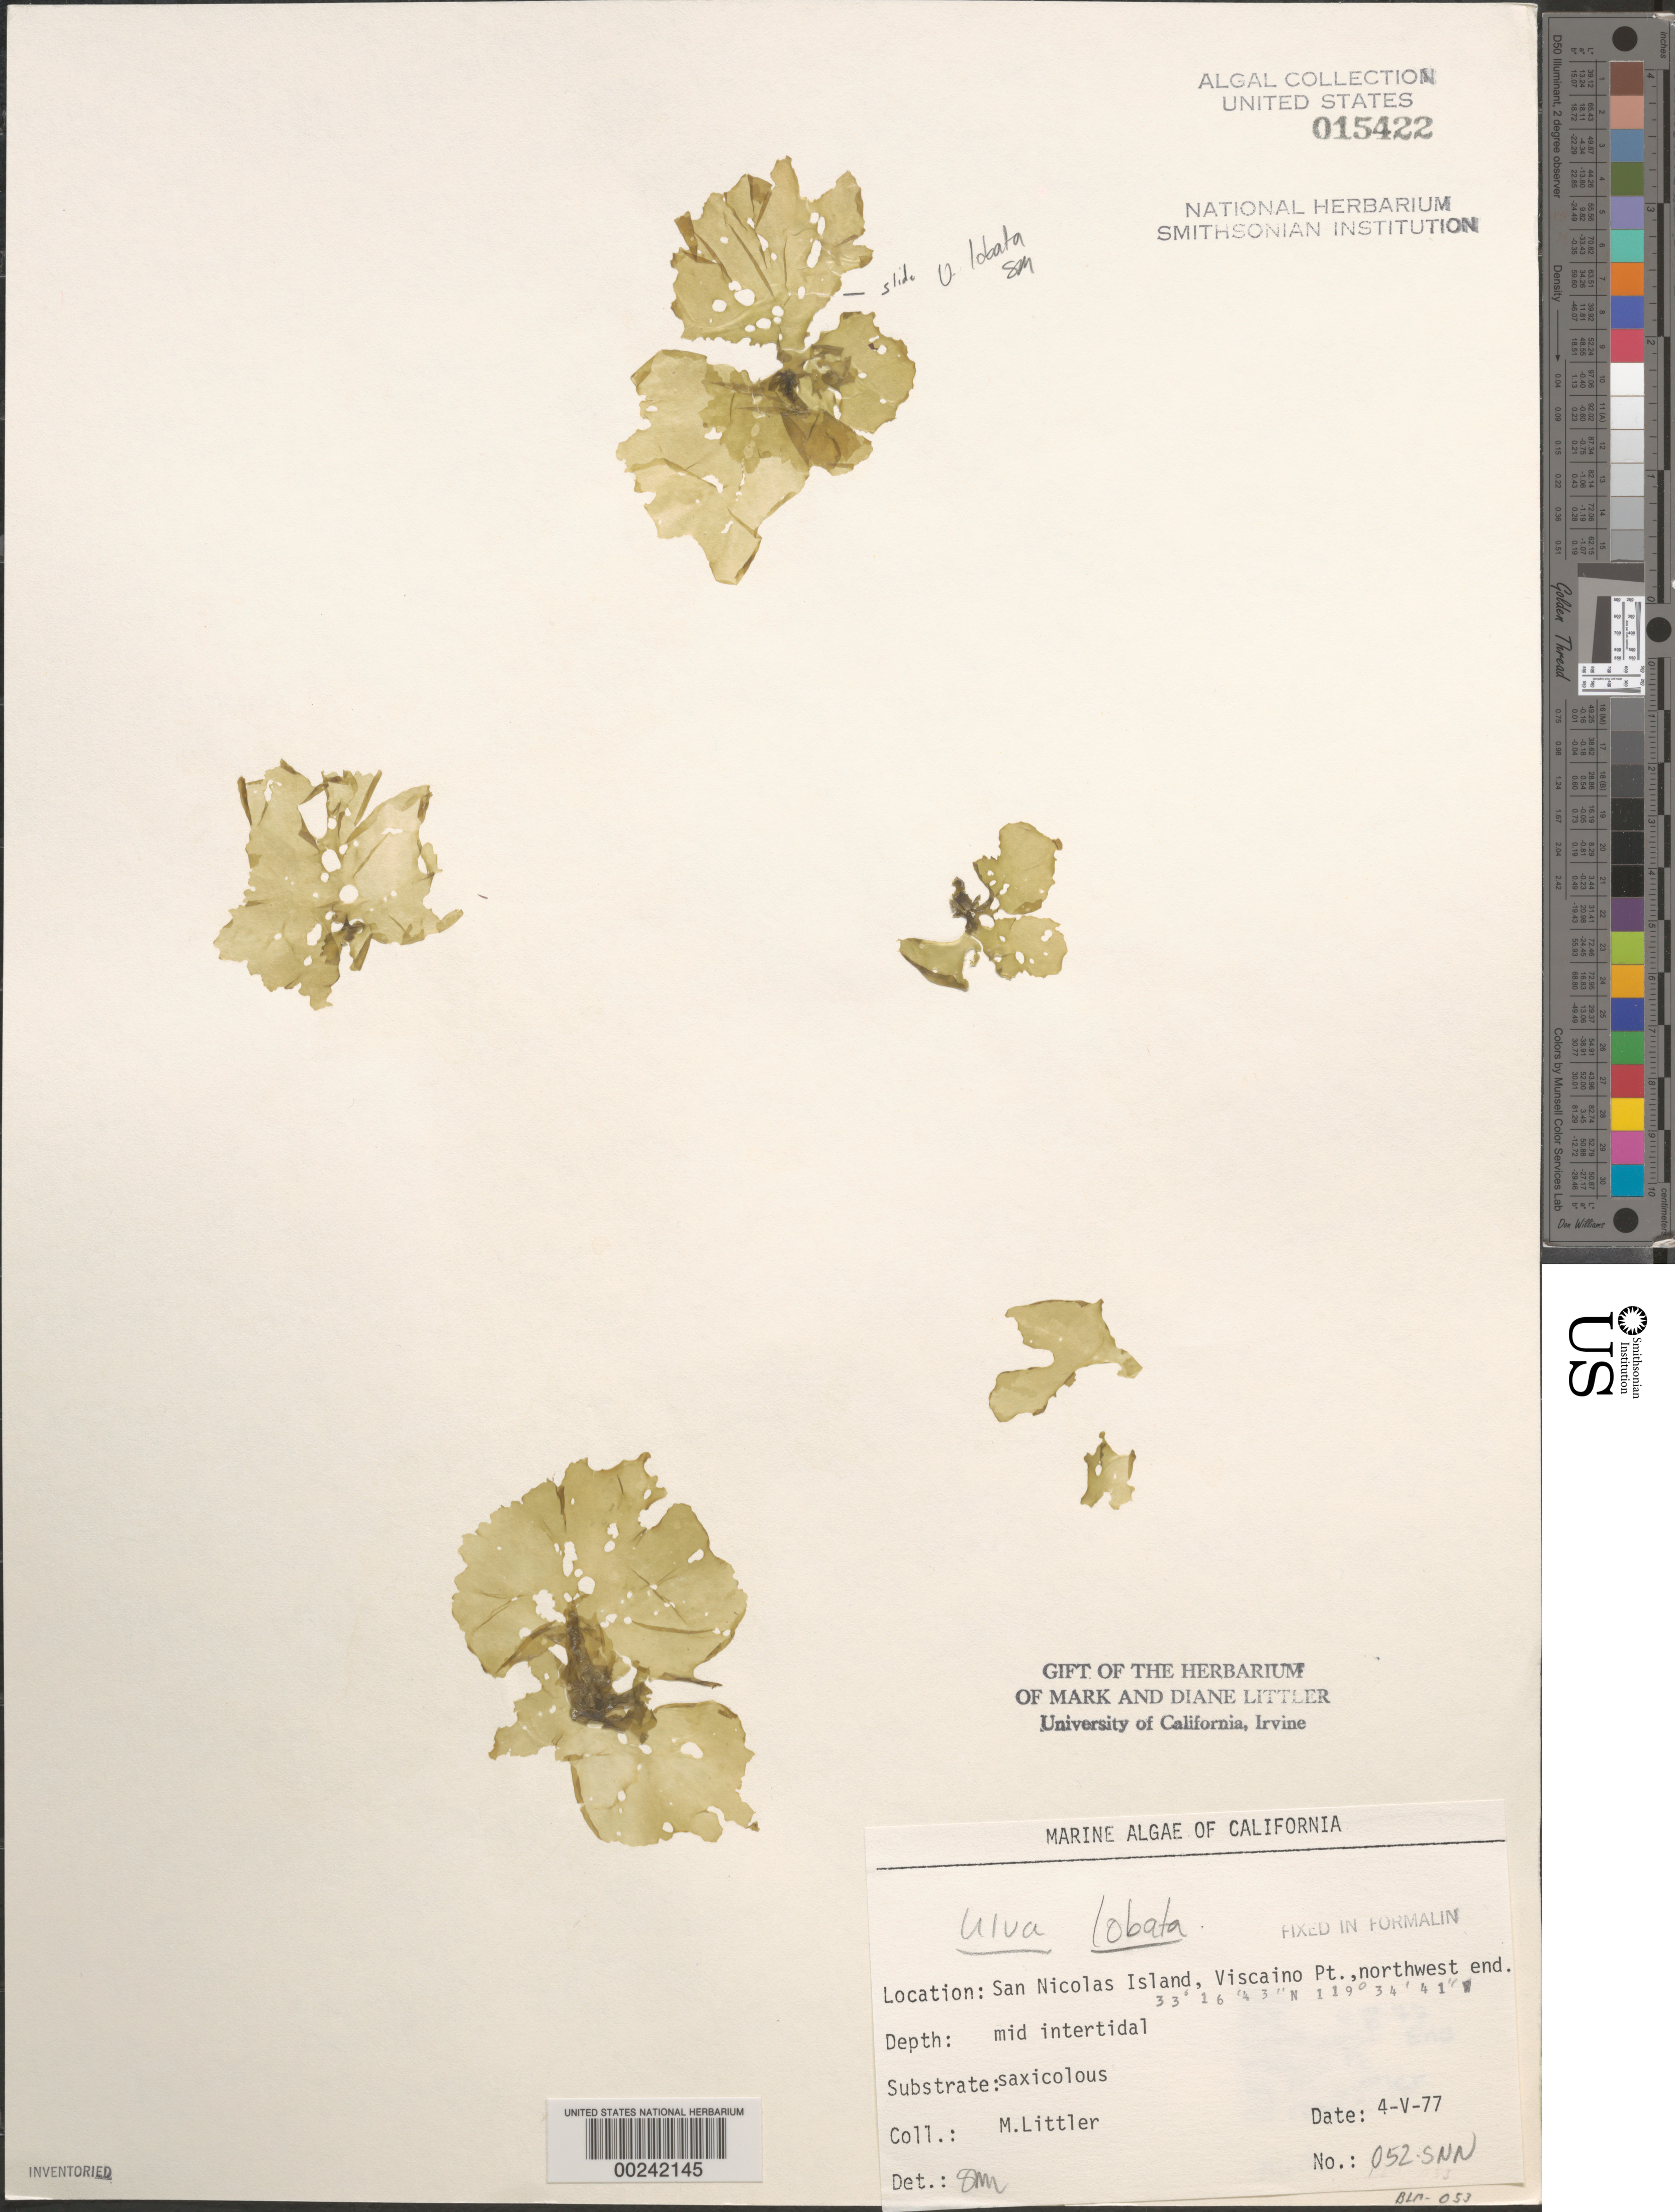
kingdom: Plantae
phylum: Chlorophyta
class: Ulvophyceae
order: Ulvales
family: Ulvaceae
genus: Ulva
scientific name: Ulva lactuca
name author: L.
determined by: Algae name updating Project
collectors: M. M. Littler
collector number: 052-SNN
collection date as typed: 04 May 1977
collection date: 1977-05-04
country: United States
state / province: California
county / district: Ventura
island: San Nicolas Island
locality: Viscaino Point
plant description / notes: BLM-SOCALBIGHT Rocky Intertidal Survey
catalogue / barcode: US 15422